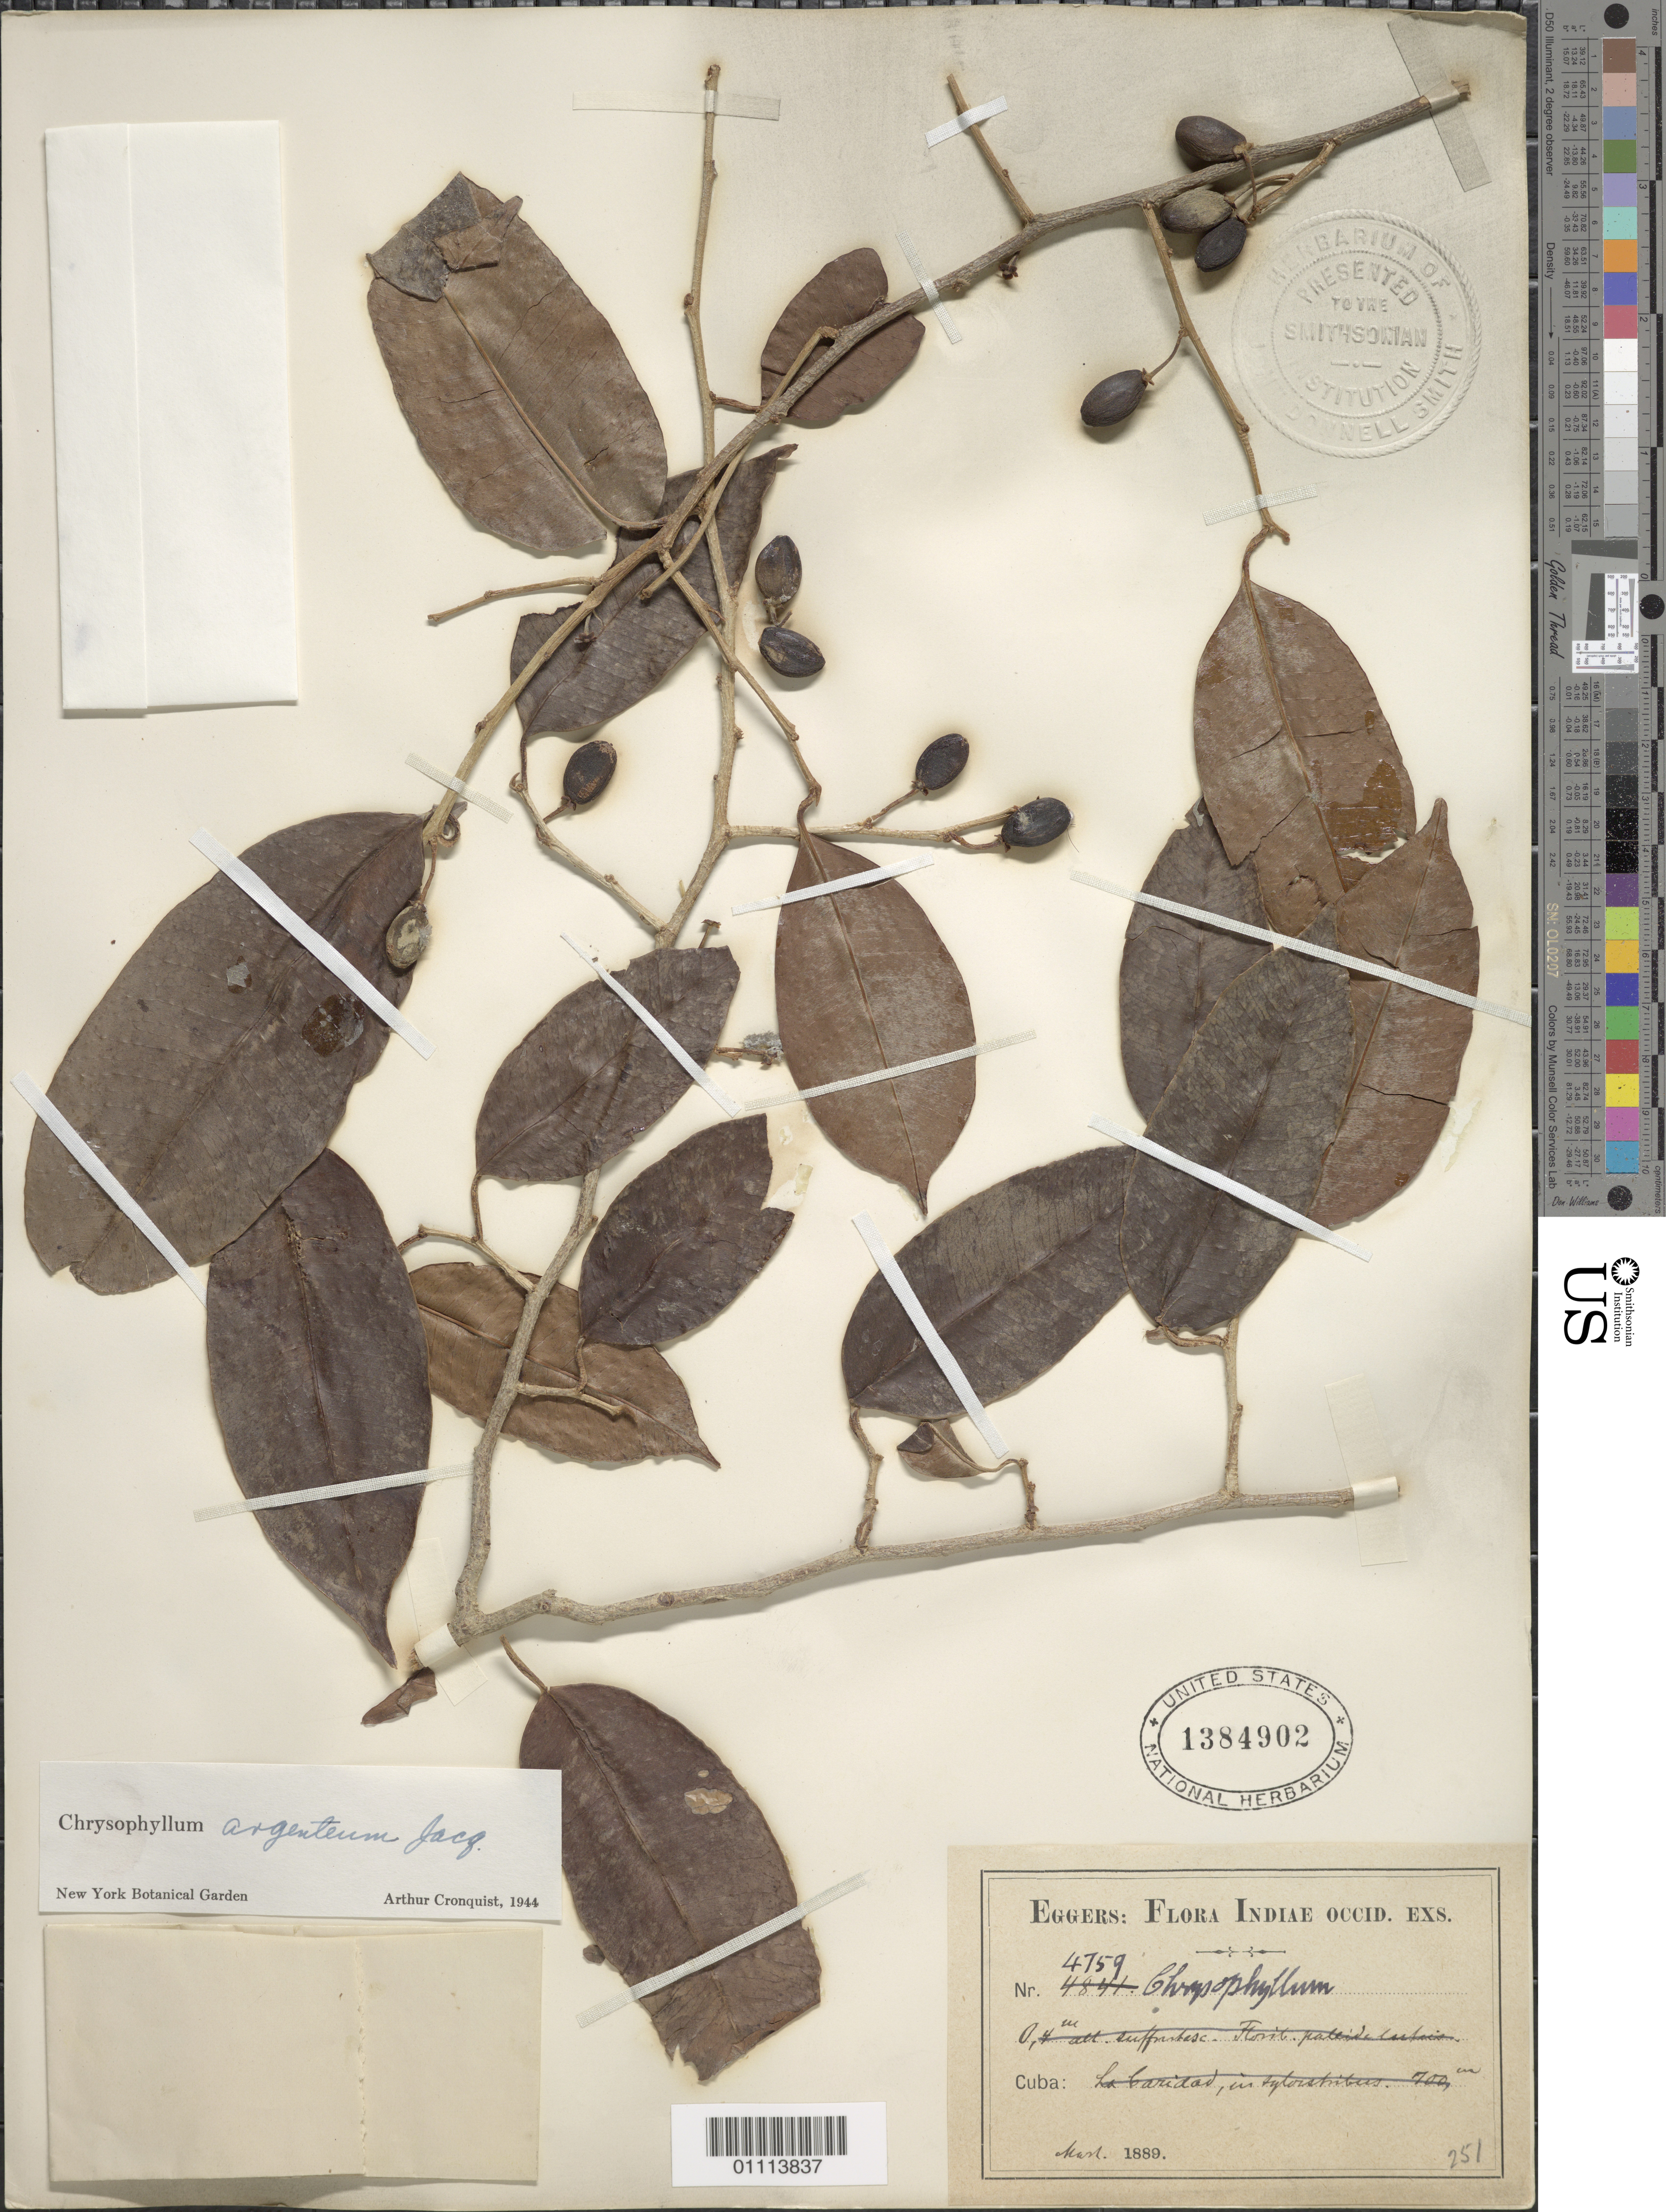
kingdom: Plantae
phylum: Tracheophyta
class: Magnoliopsida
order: Ericales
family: Sapotaceae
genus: Chrysophyllum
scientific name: Chrysophyllum argenteum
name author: Jacq.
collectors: H. F. A. von Eggers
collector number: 4759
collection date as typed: Mar 1889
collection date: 1889-03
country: Cuba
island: Cuba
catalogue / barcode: US 1384902